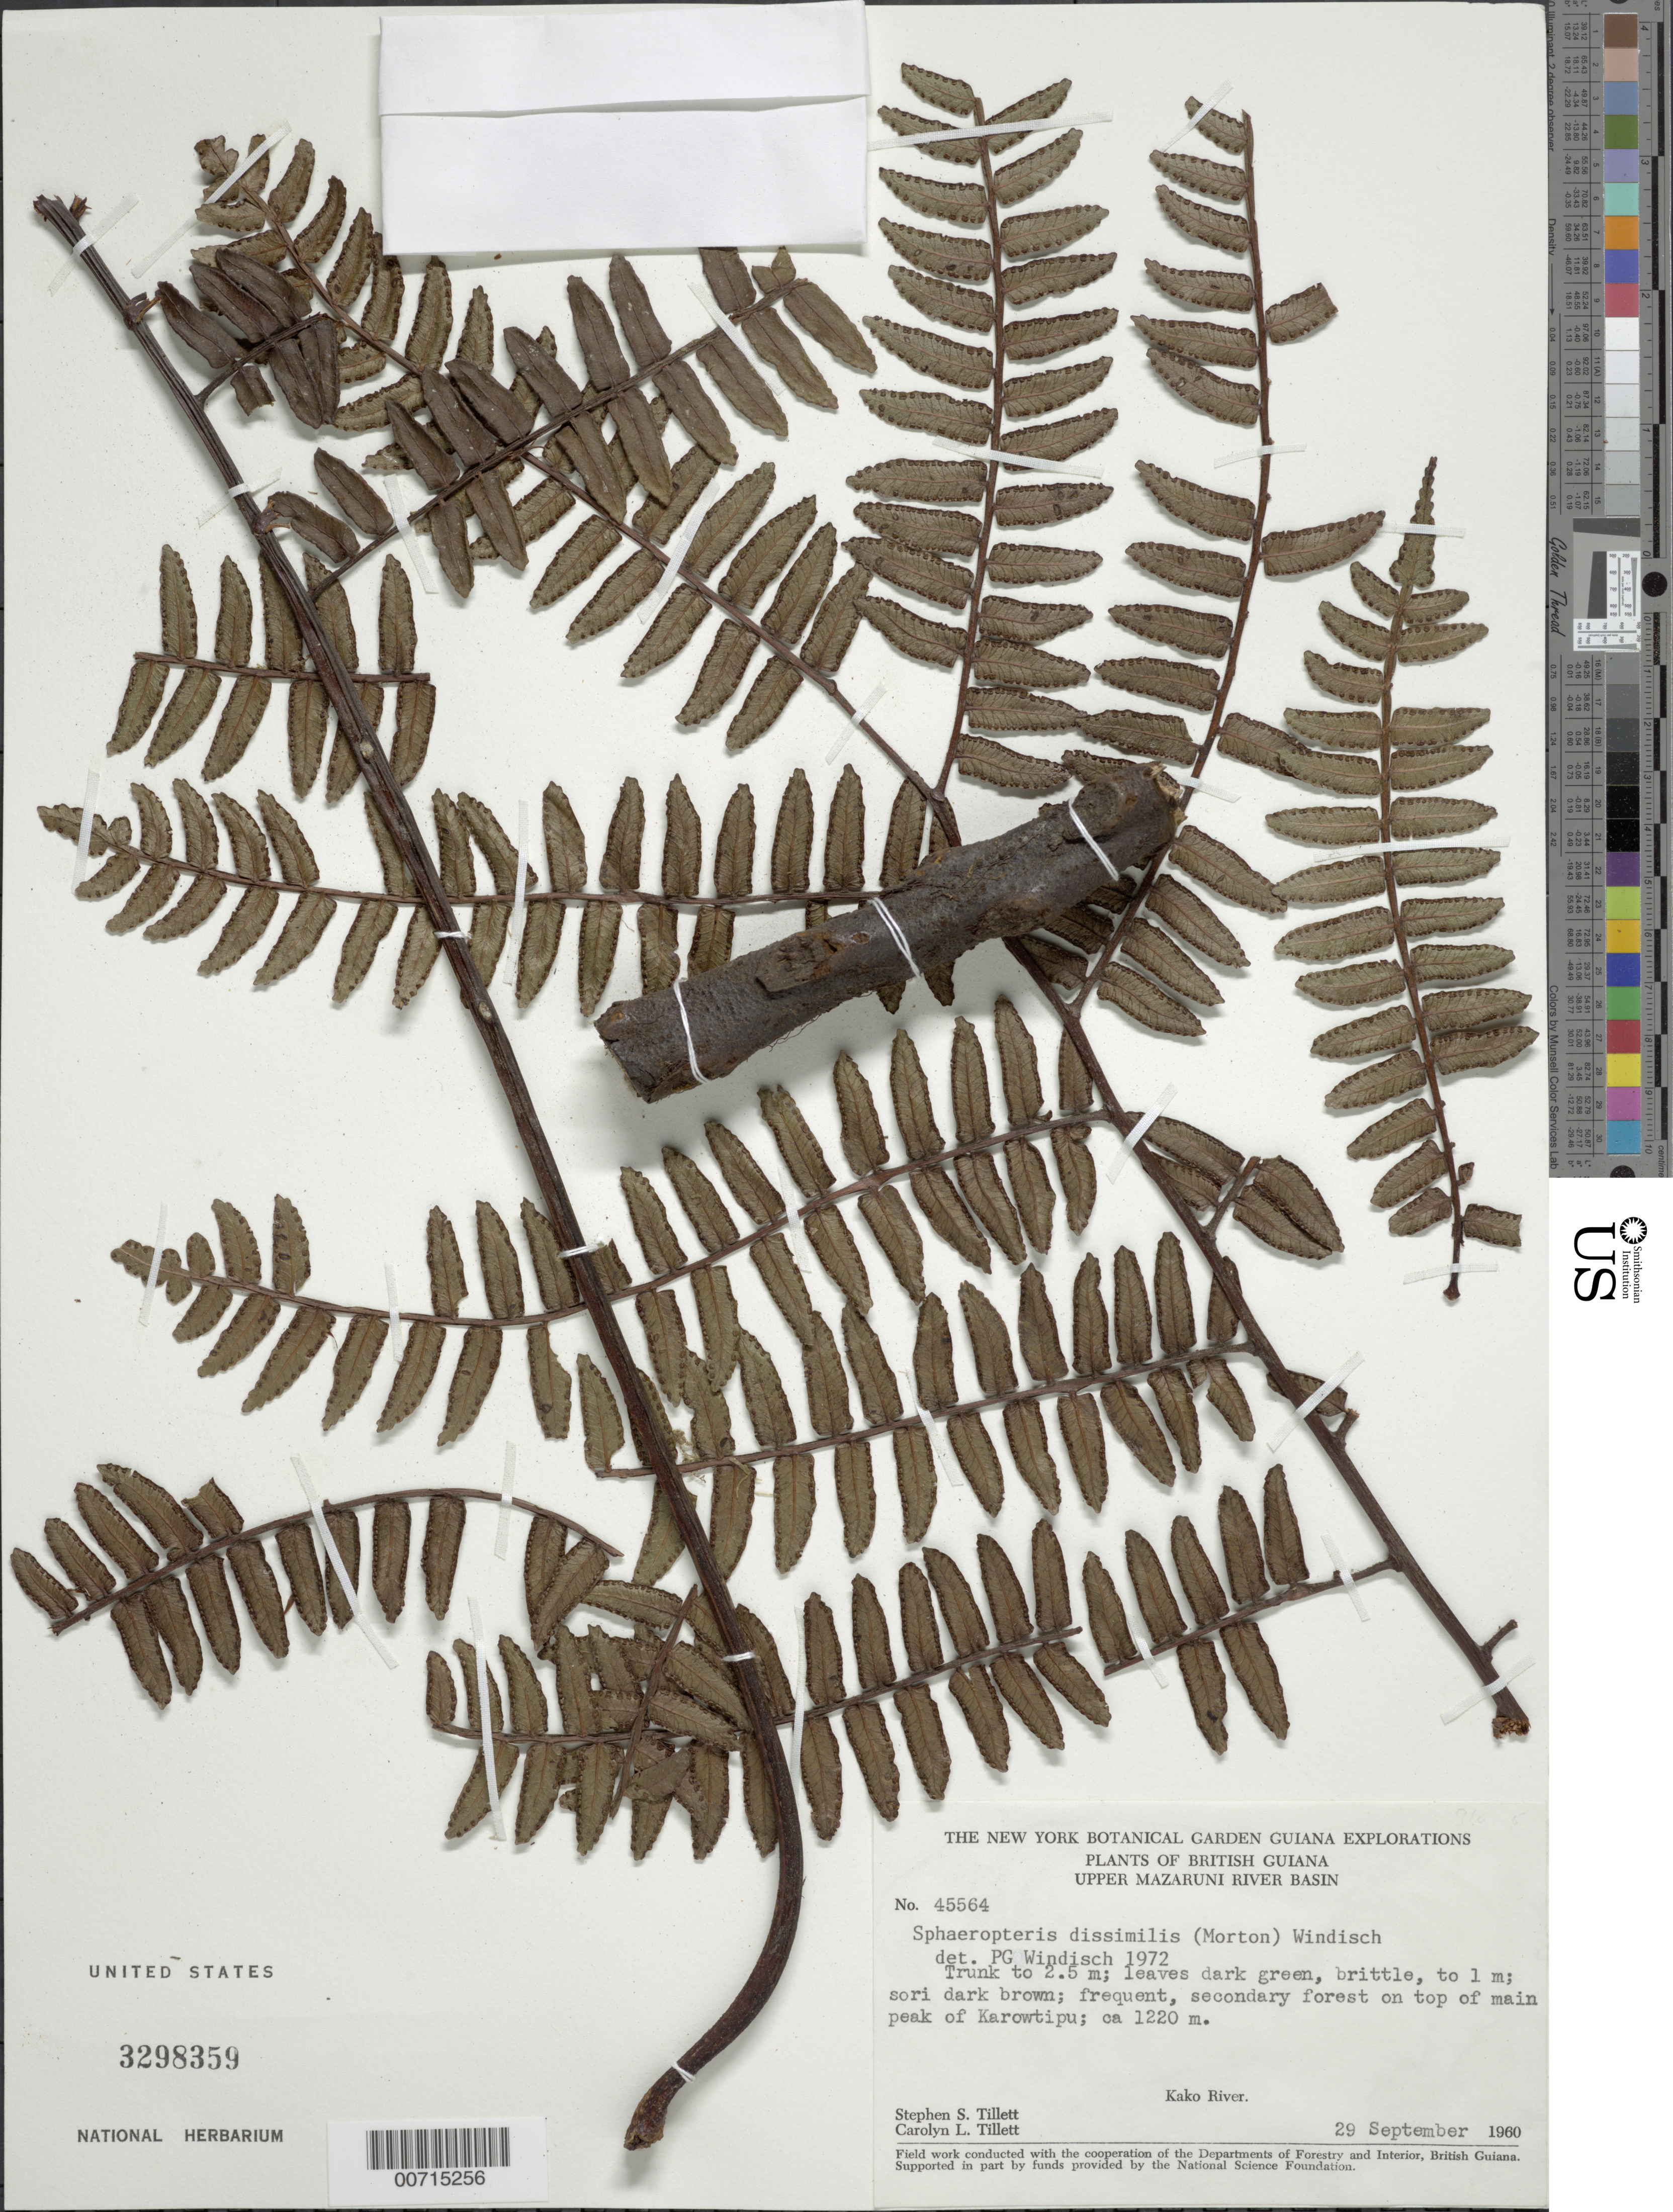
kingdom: Plantae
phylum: Tracheophyta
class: Polypodiopsida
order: Cyatheales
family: Cyatheaceae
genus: Cyathea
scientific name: Cyathea dissimilis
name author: (C.V. Morton) Stolze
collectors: S. S. Tillett, C. L. Tillett & R. Boyan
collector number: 45564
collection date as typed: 29-Sep-60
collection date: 1960-09-29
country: Guyana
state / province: Cuyuni-Mazaruni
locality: Karowtipu Mt., main peak of, Upper Mazaruni River basin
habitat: Secondary forest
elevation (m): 1220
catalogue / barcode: US 3298359